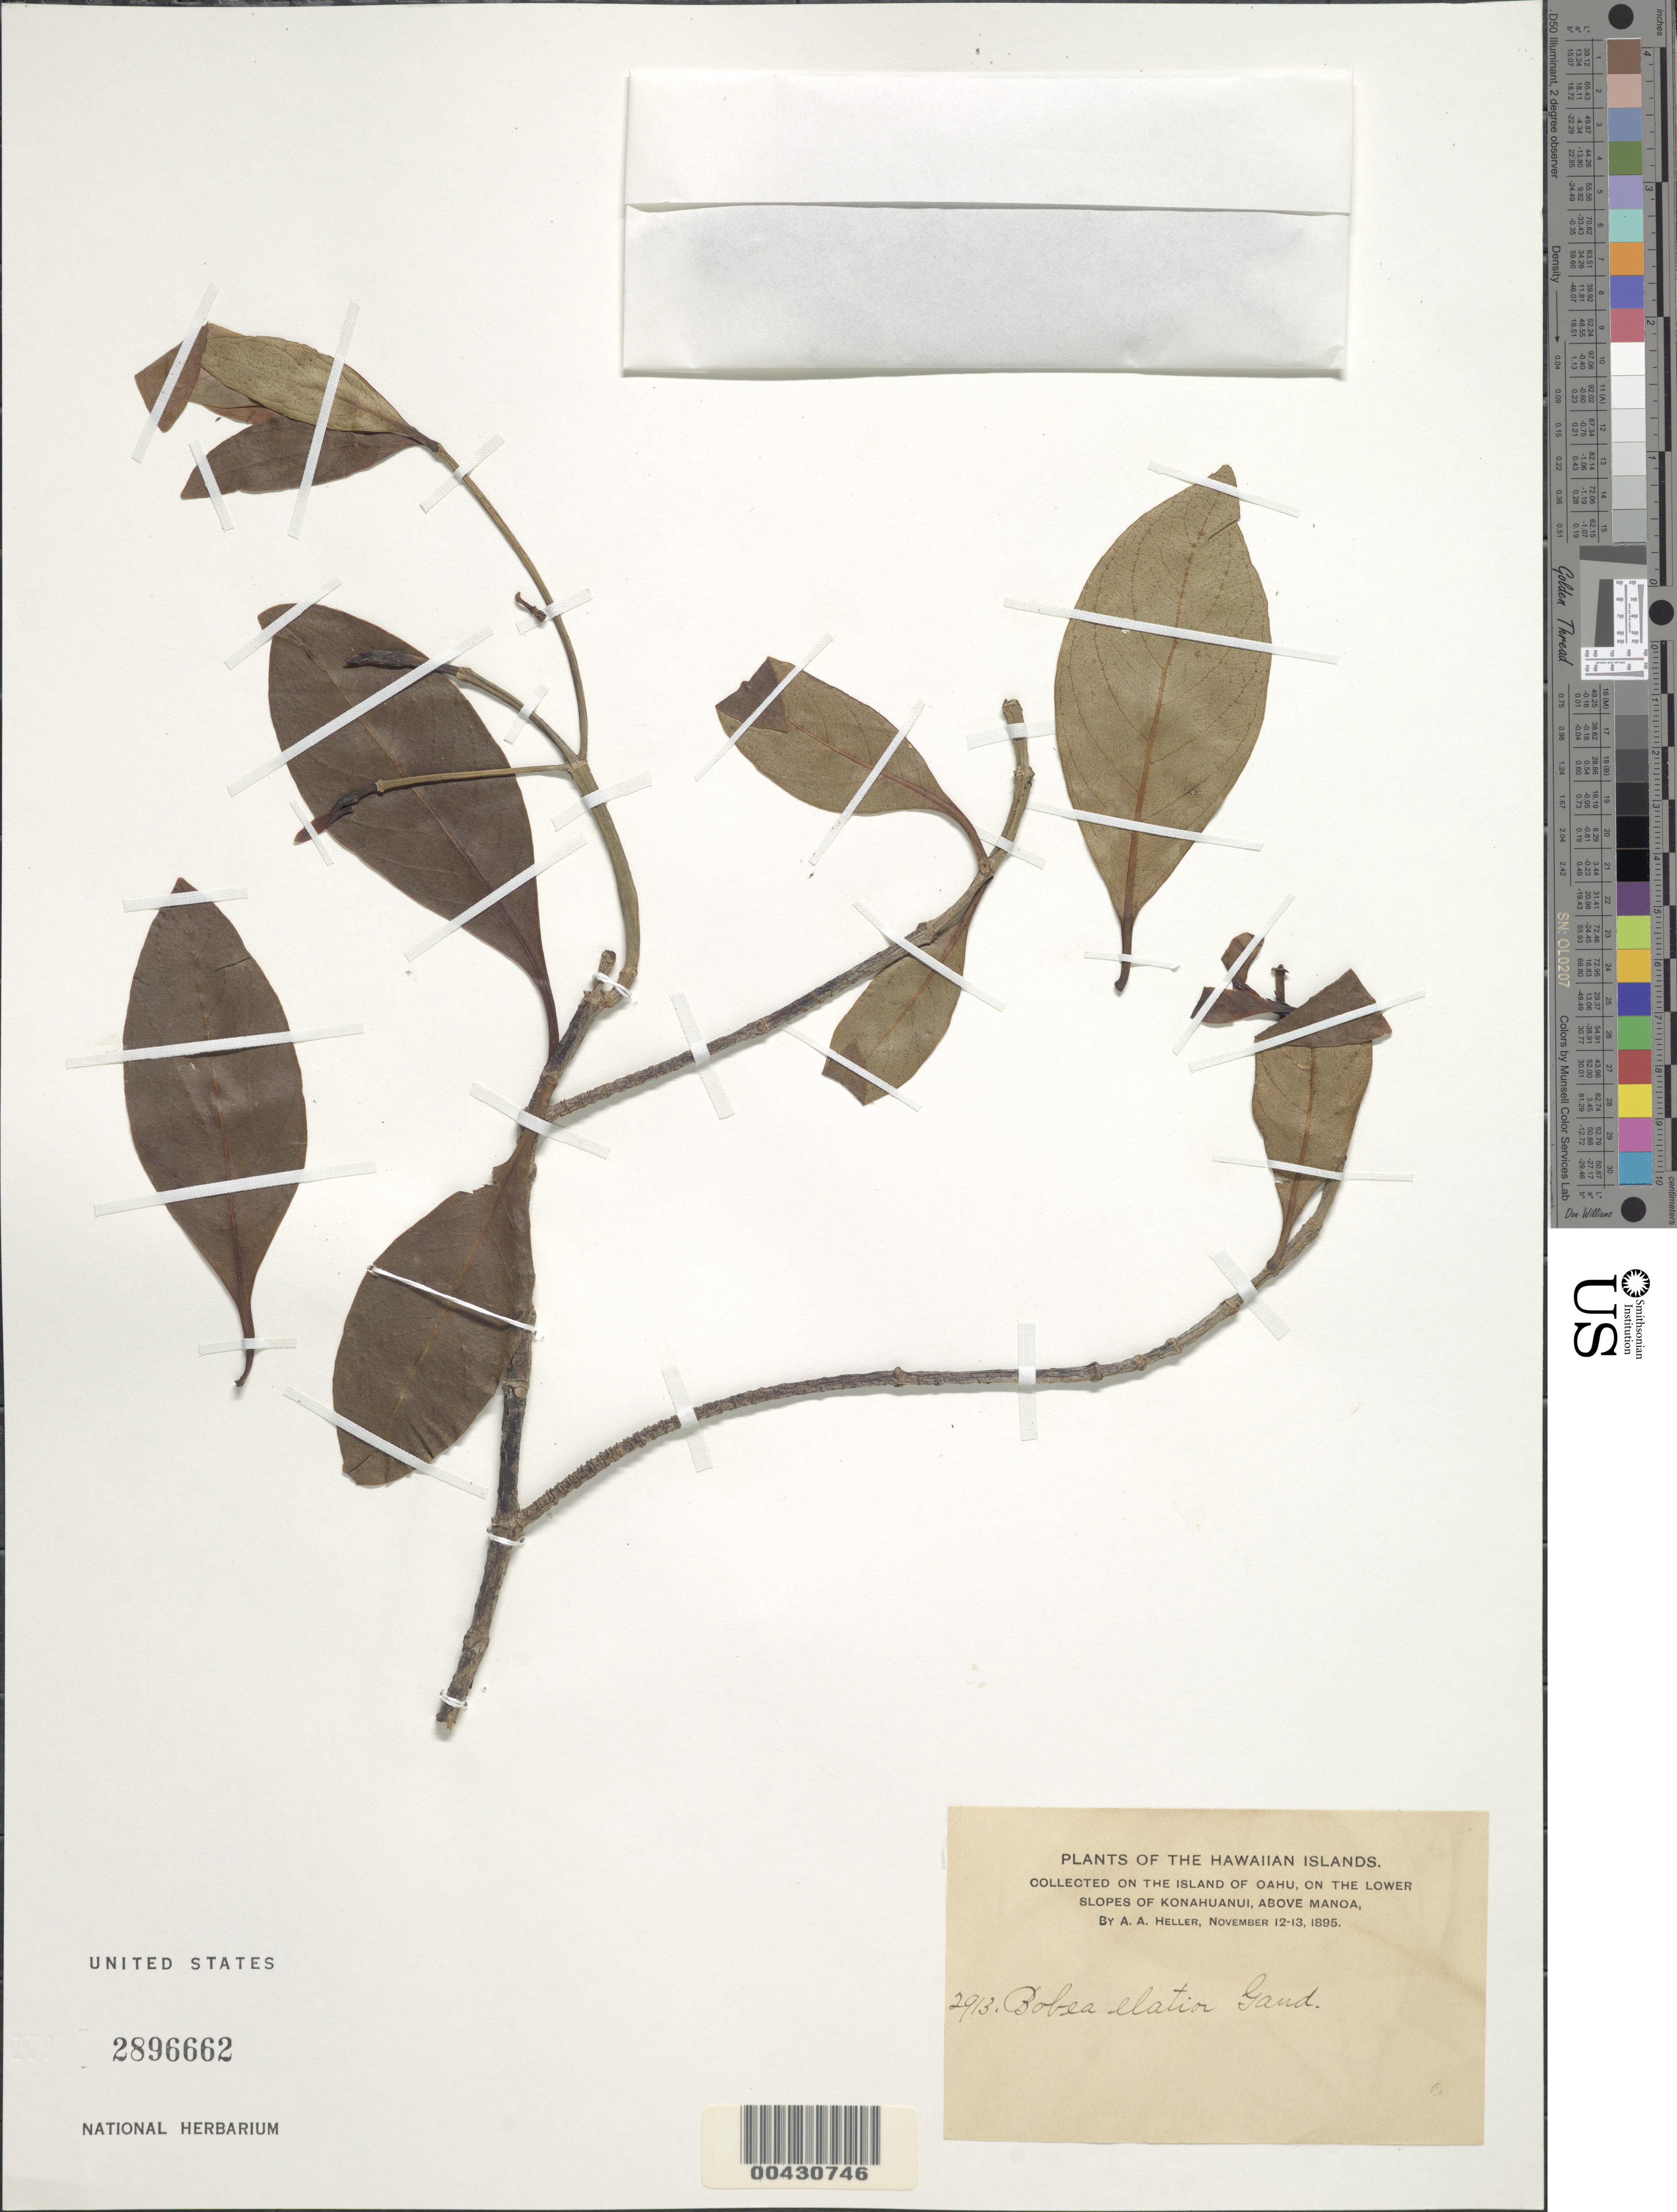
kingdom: Plantae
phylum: Tracheophyta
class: Magnoliopsida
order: Gentianales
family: Rubiaceae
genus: Bobea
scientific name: Bobea elatior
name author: Gaudich.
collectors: A. A. Heller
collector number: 2913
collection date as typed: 12 Nov 1895 to 13 Nov 1895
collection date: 1895-11-12/1895-11-13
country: United States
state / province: Hawaii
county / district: Honolulu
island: Oahu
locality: Lower slopes of Konahuanui, above Manoa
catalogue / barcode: US 2896662